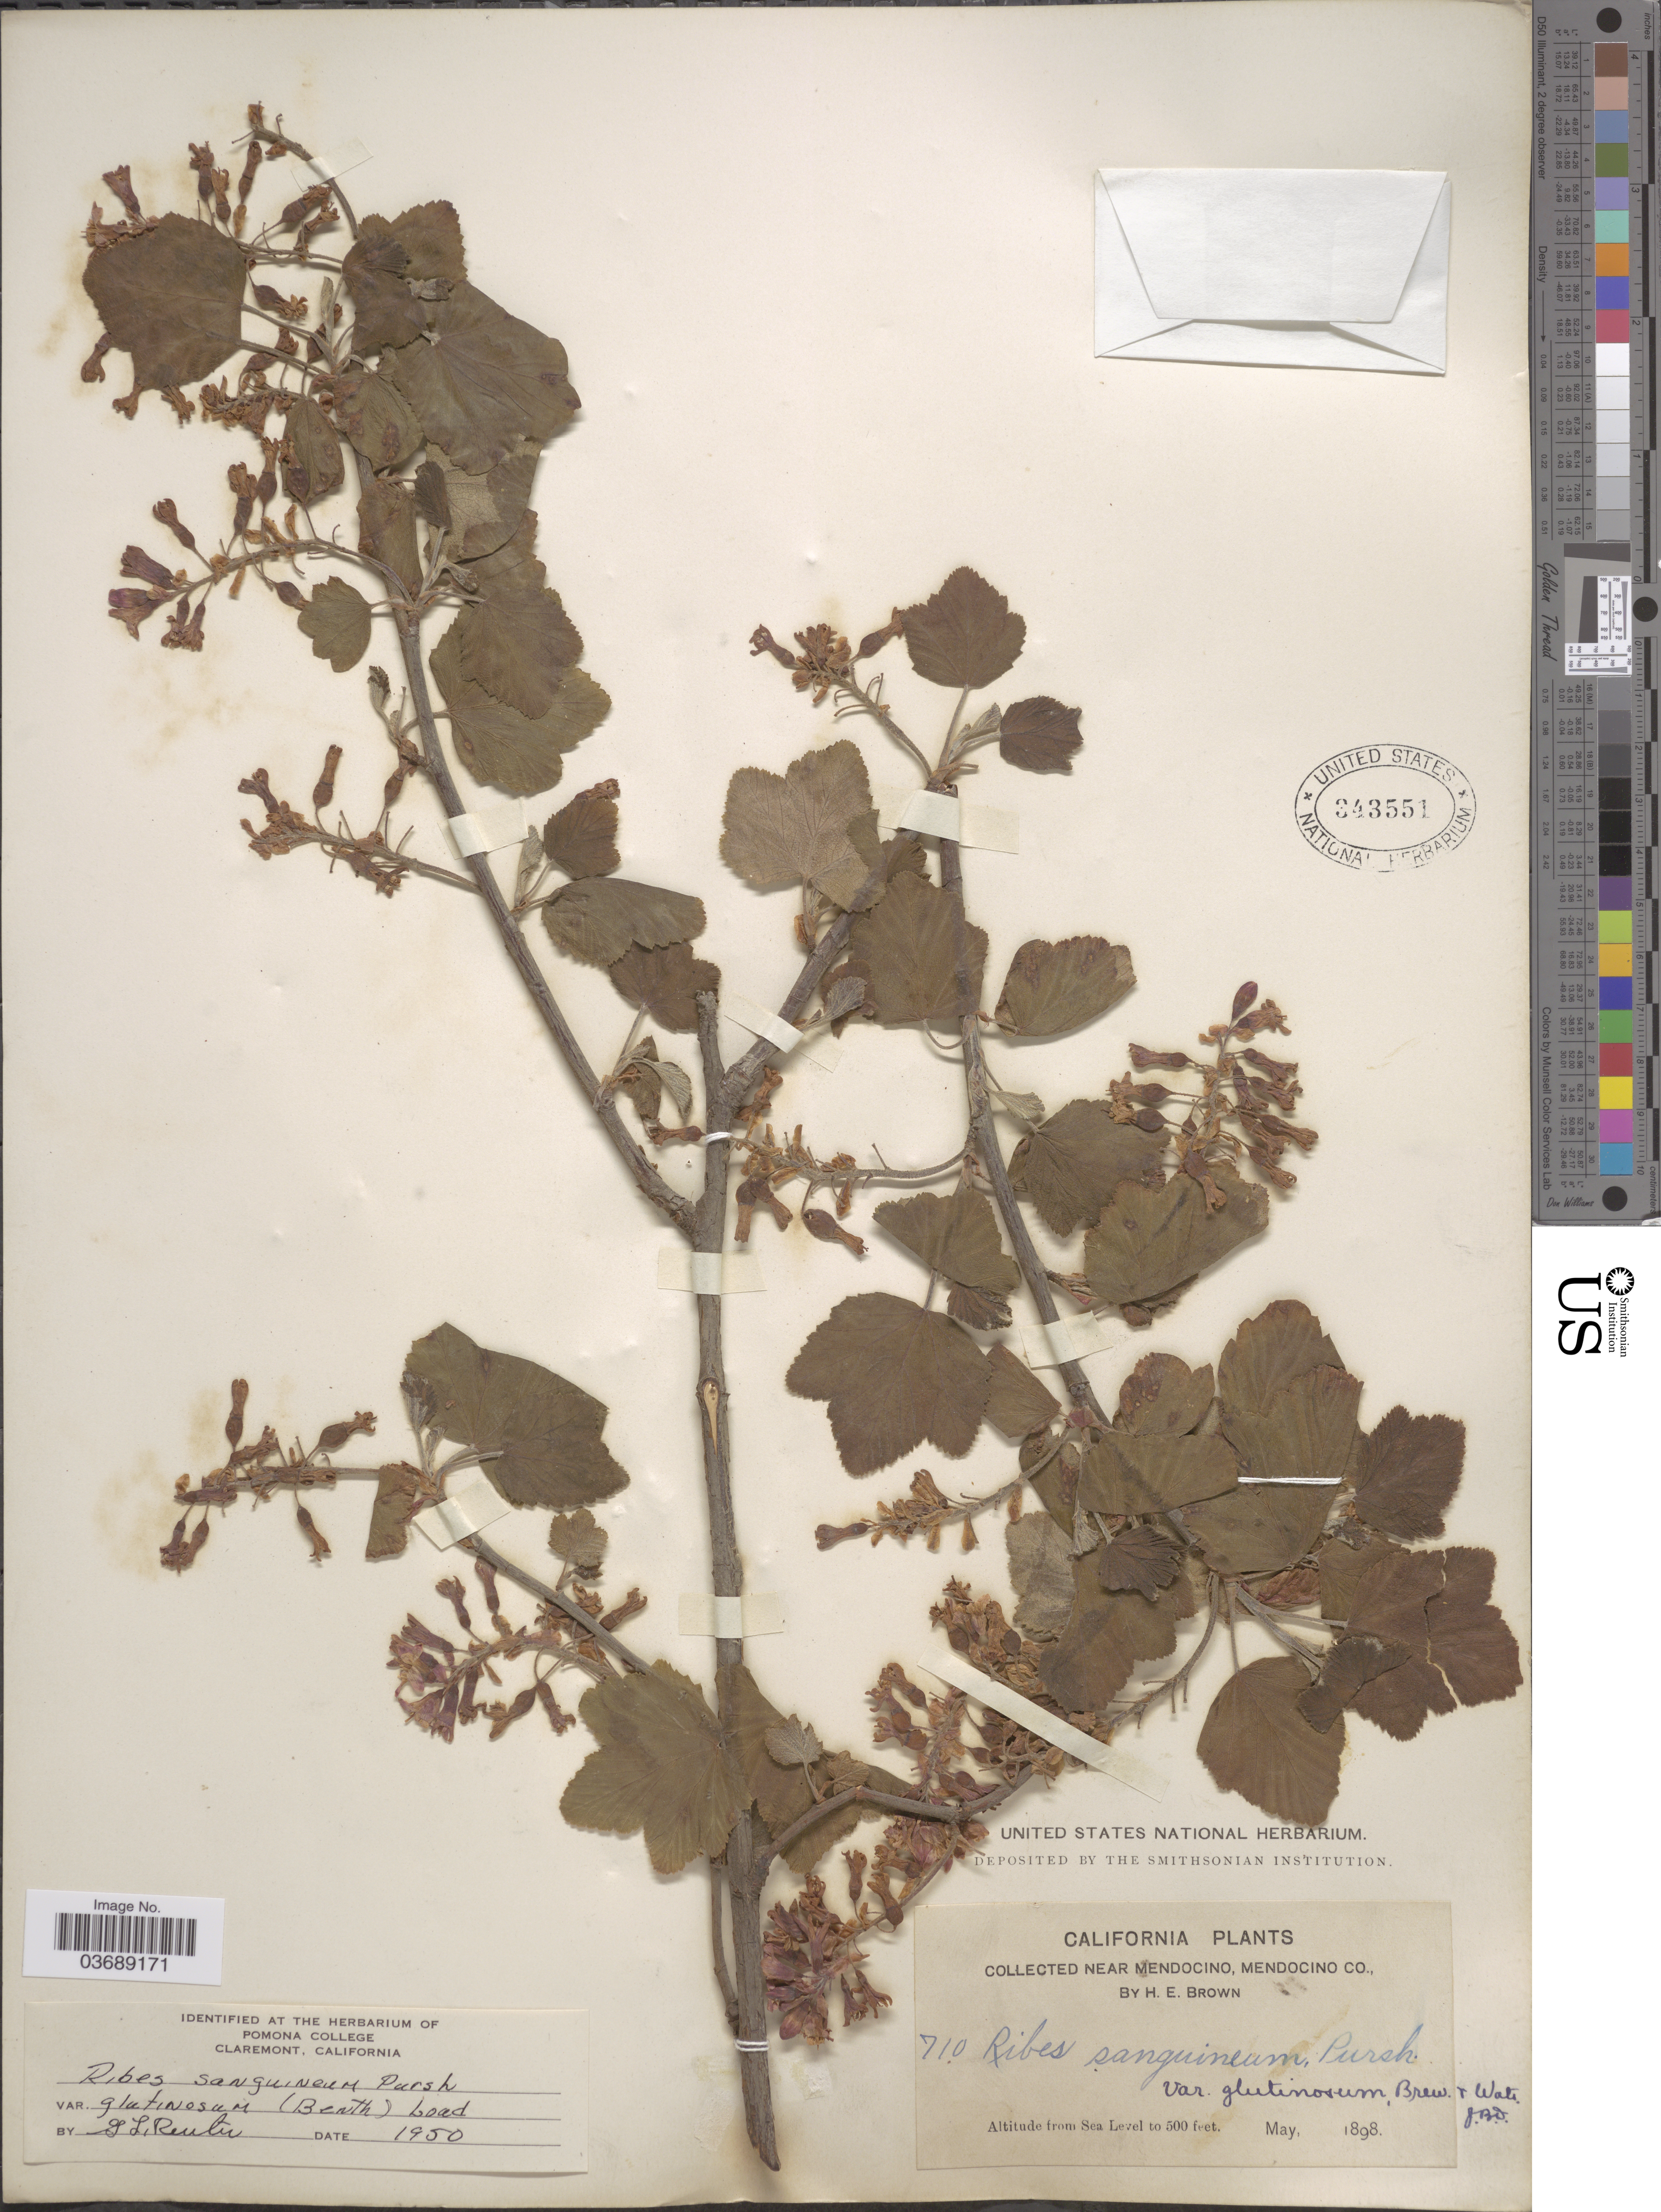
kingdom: Plantae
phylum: Tracheophyta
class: Magnoliopsida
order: Saxifragales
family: Grossulariaceae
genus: Ribes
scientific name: Ribes sanguineum var. glutinosum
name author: (Benth.) Loudon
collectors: H. E. Brown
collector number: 710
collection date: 1898-05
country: United States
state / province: California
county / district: Mendocino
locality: Near Mendocino, Mendocino Co.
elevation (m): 0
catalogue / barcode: US 343551